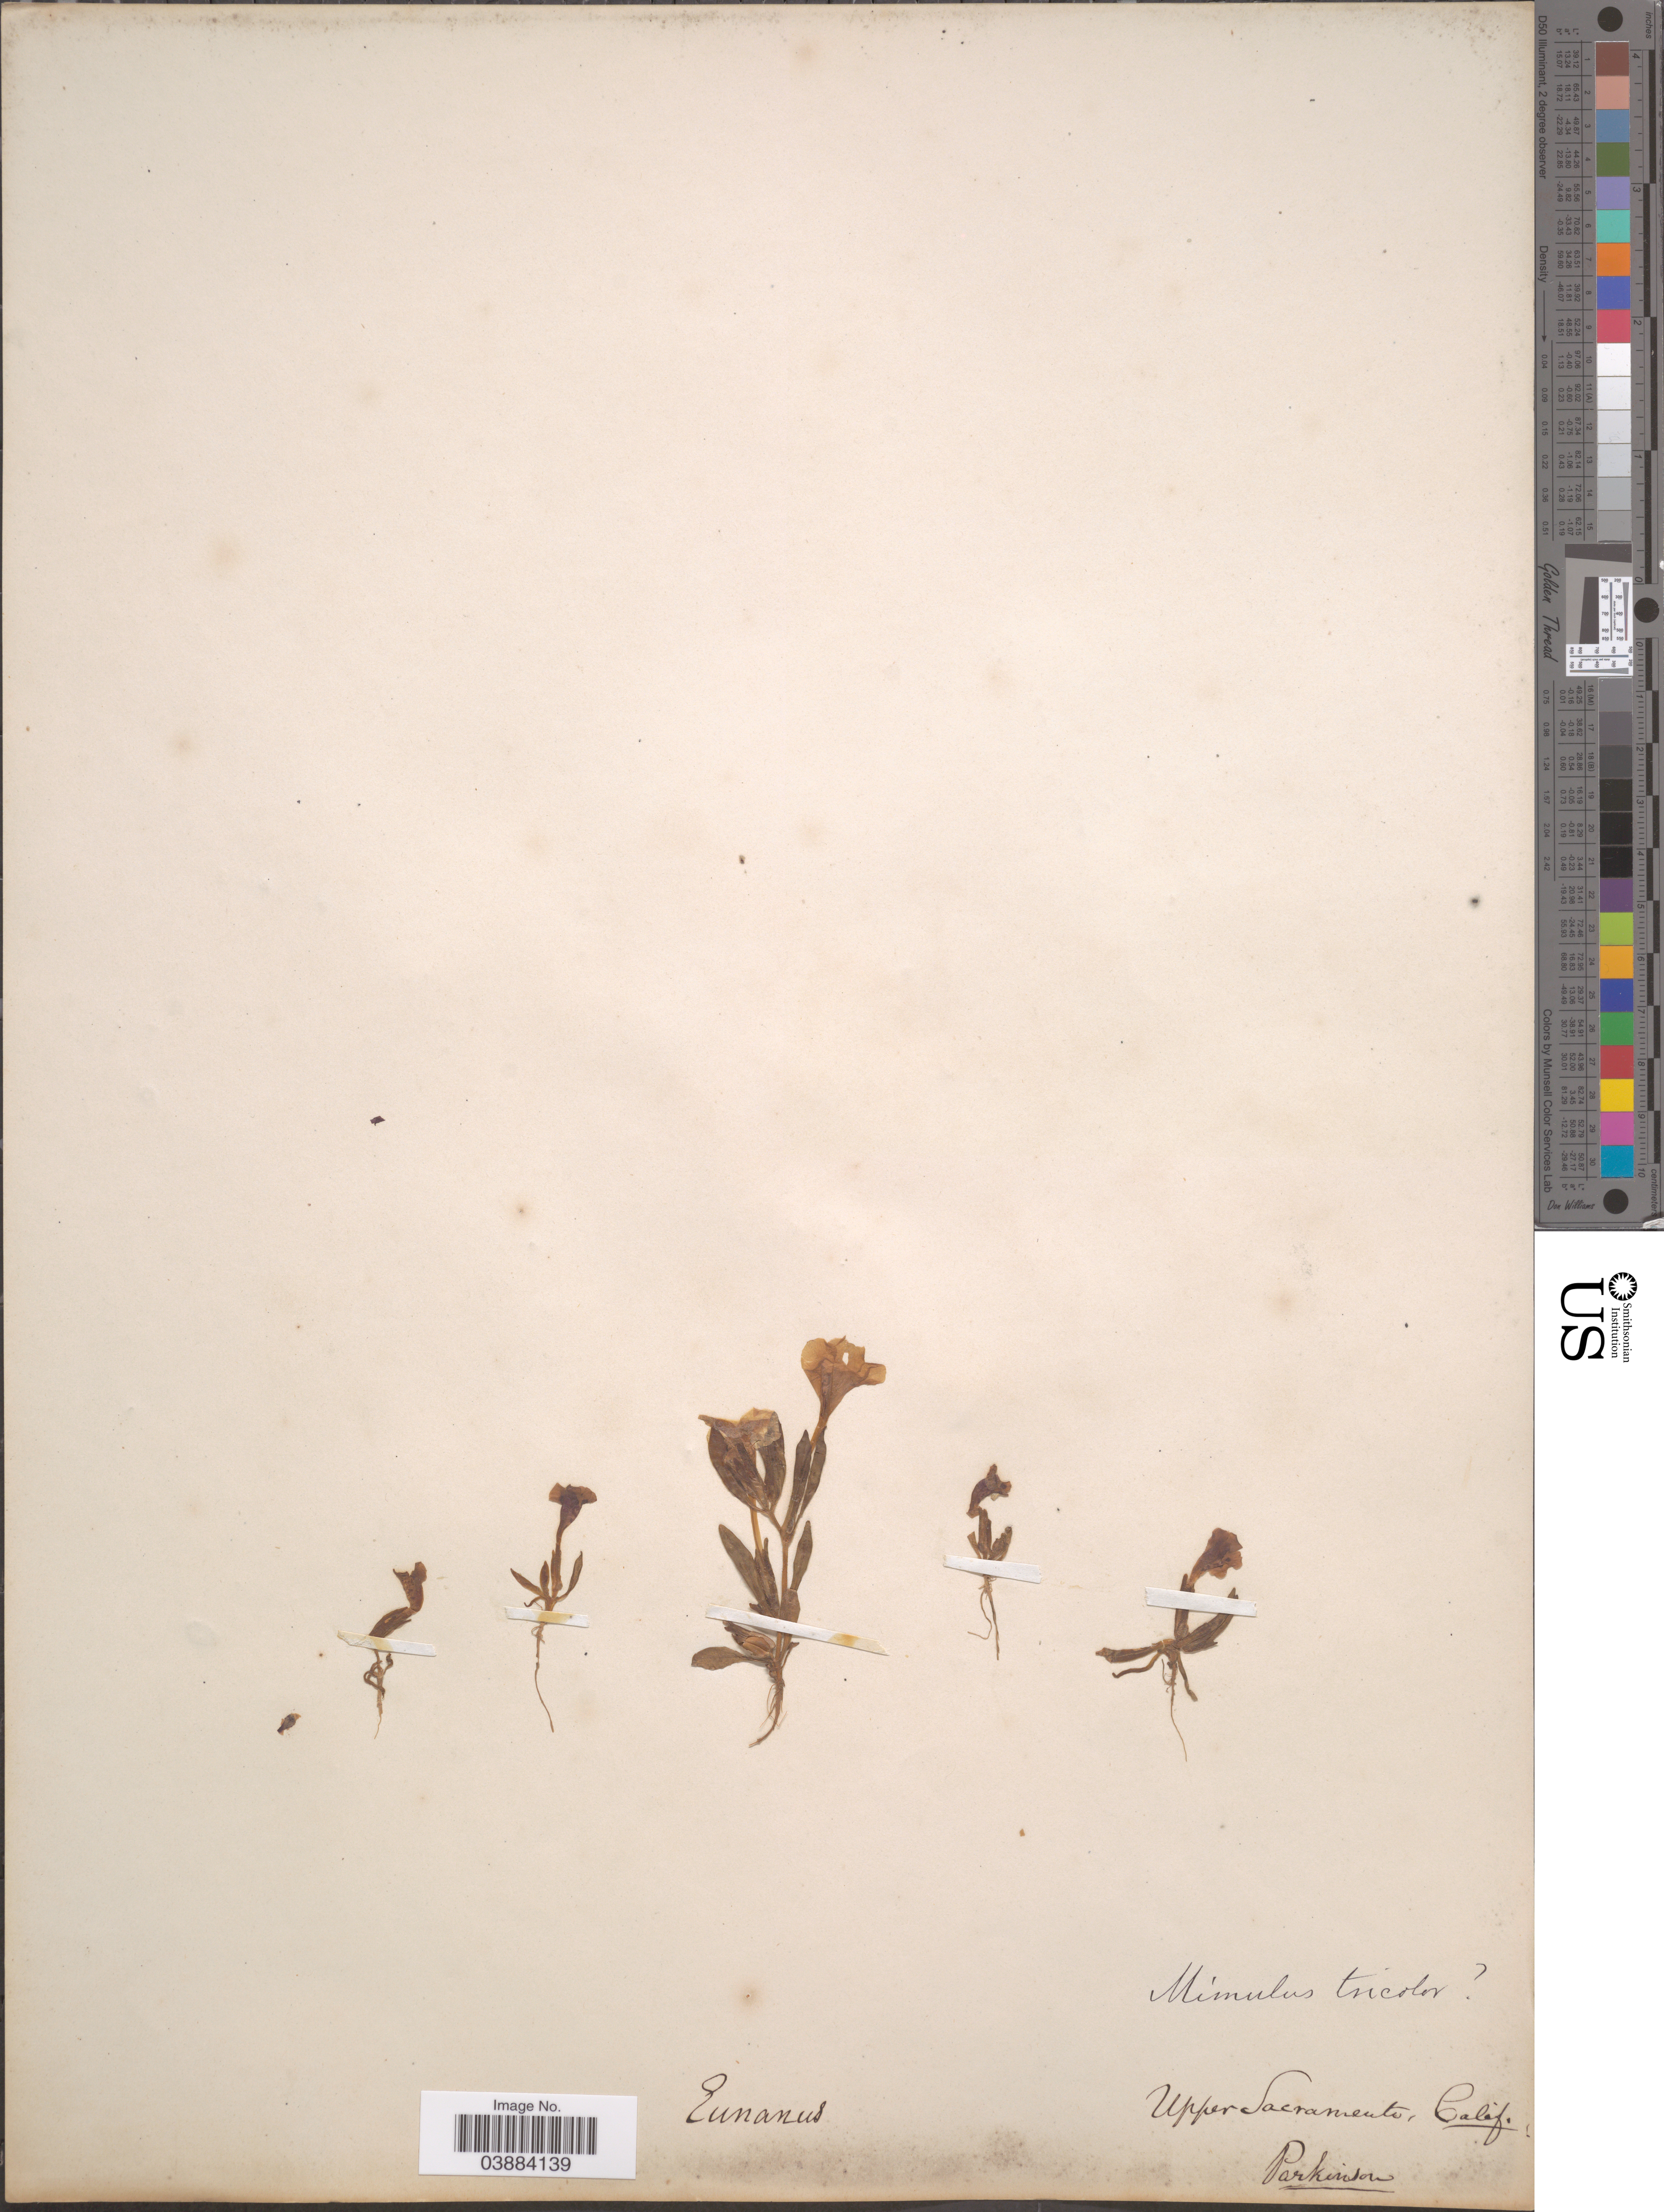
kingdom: Plantae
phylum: Tracheophyta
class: Magnoliopsida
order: Lamiales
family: Phrymaceae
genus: Eunanus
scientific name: Eunanus tricolor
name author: (Hartw. ex Lindl.) Greene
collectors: Parkinson, --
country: United States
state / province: California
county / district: Sacramento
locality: Upper Sacramento.